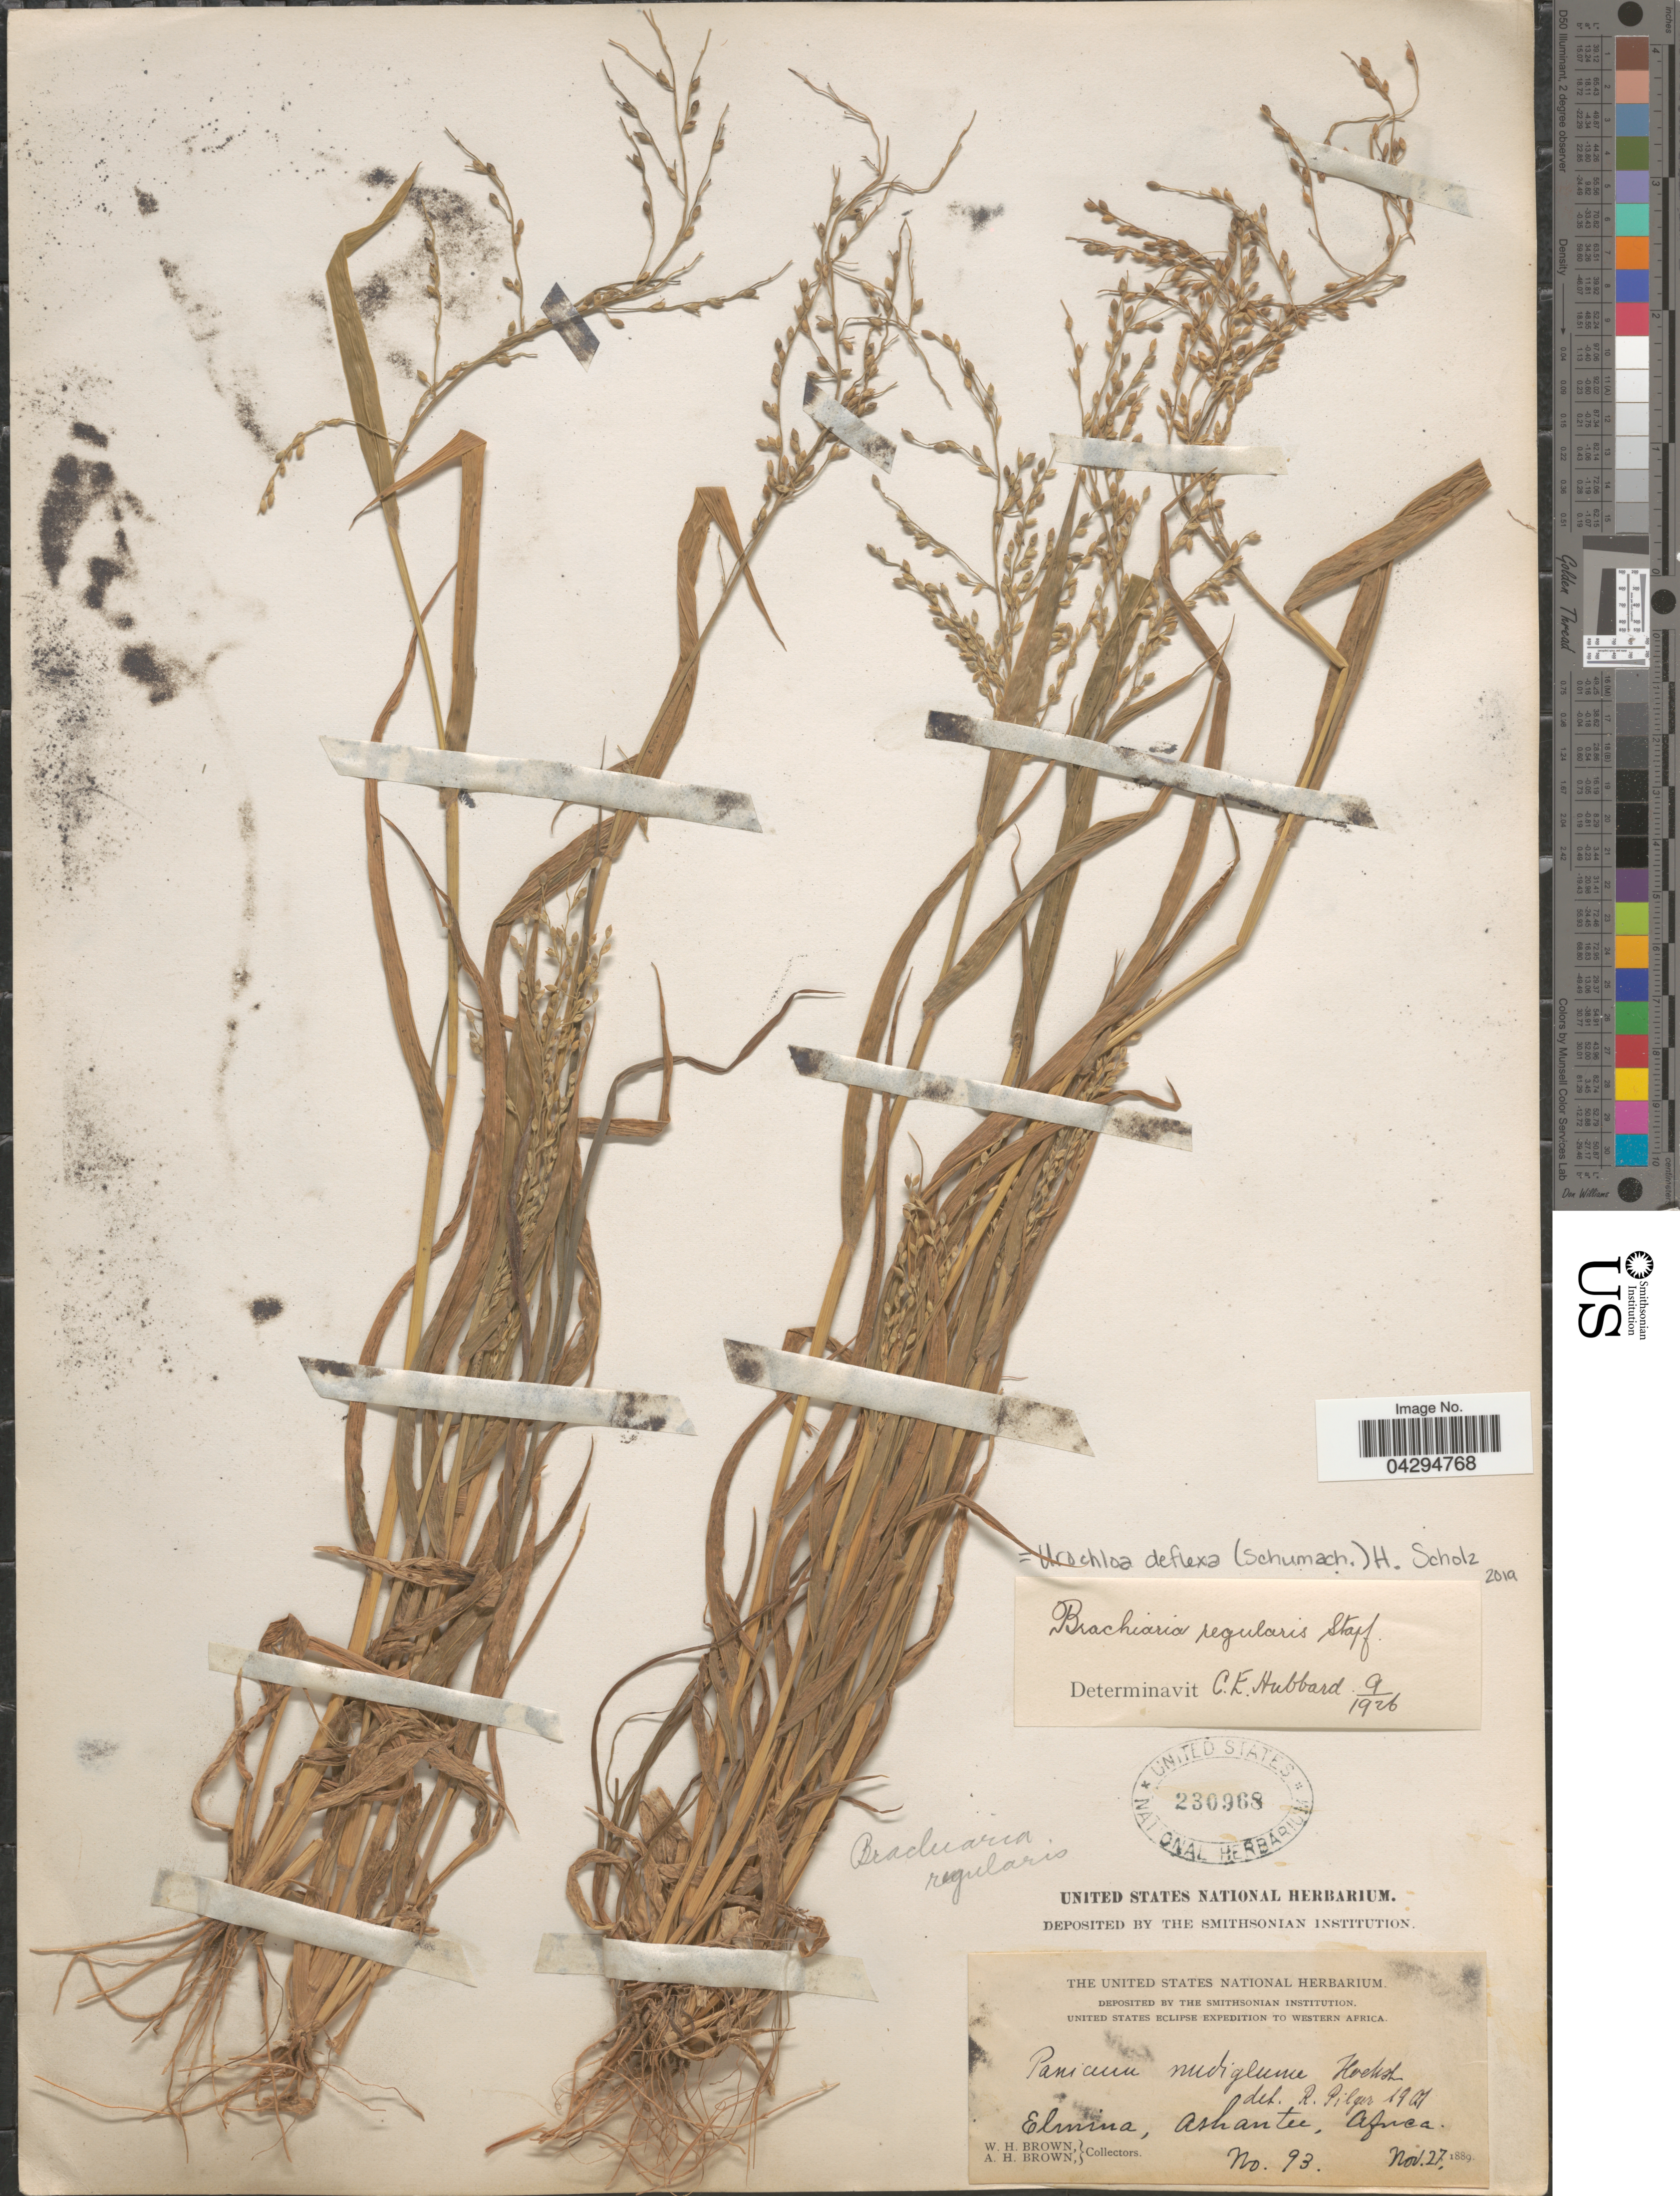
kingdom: Plantae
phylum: Tracheophyta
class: Liliopsida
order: Poales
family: Poaceae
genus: Urochloa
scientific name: Urochloa deflexa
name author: (Schumach.) H. Scholz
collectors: W. H. Brown & A. H. Brown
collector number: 93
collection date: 1889-11-27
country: Ghana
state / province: Ashanti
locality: United States Eclipse Expedition to Western Africa. Elmina, Ashantee.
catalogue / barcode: US 230968